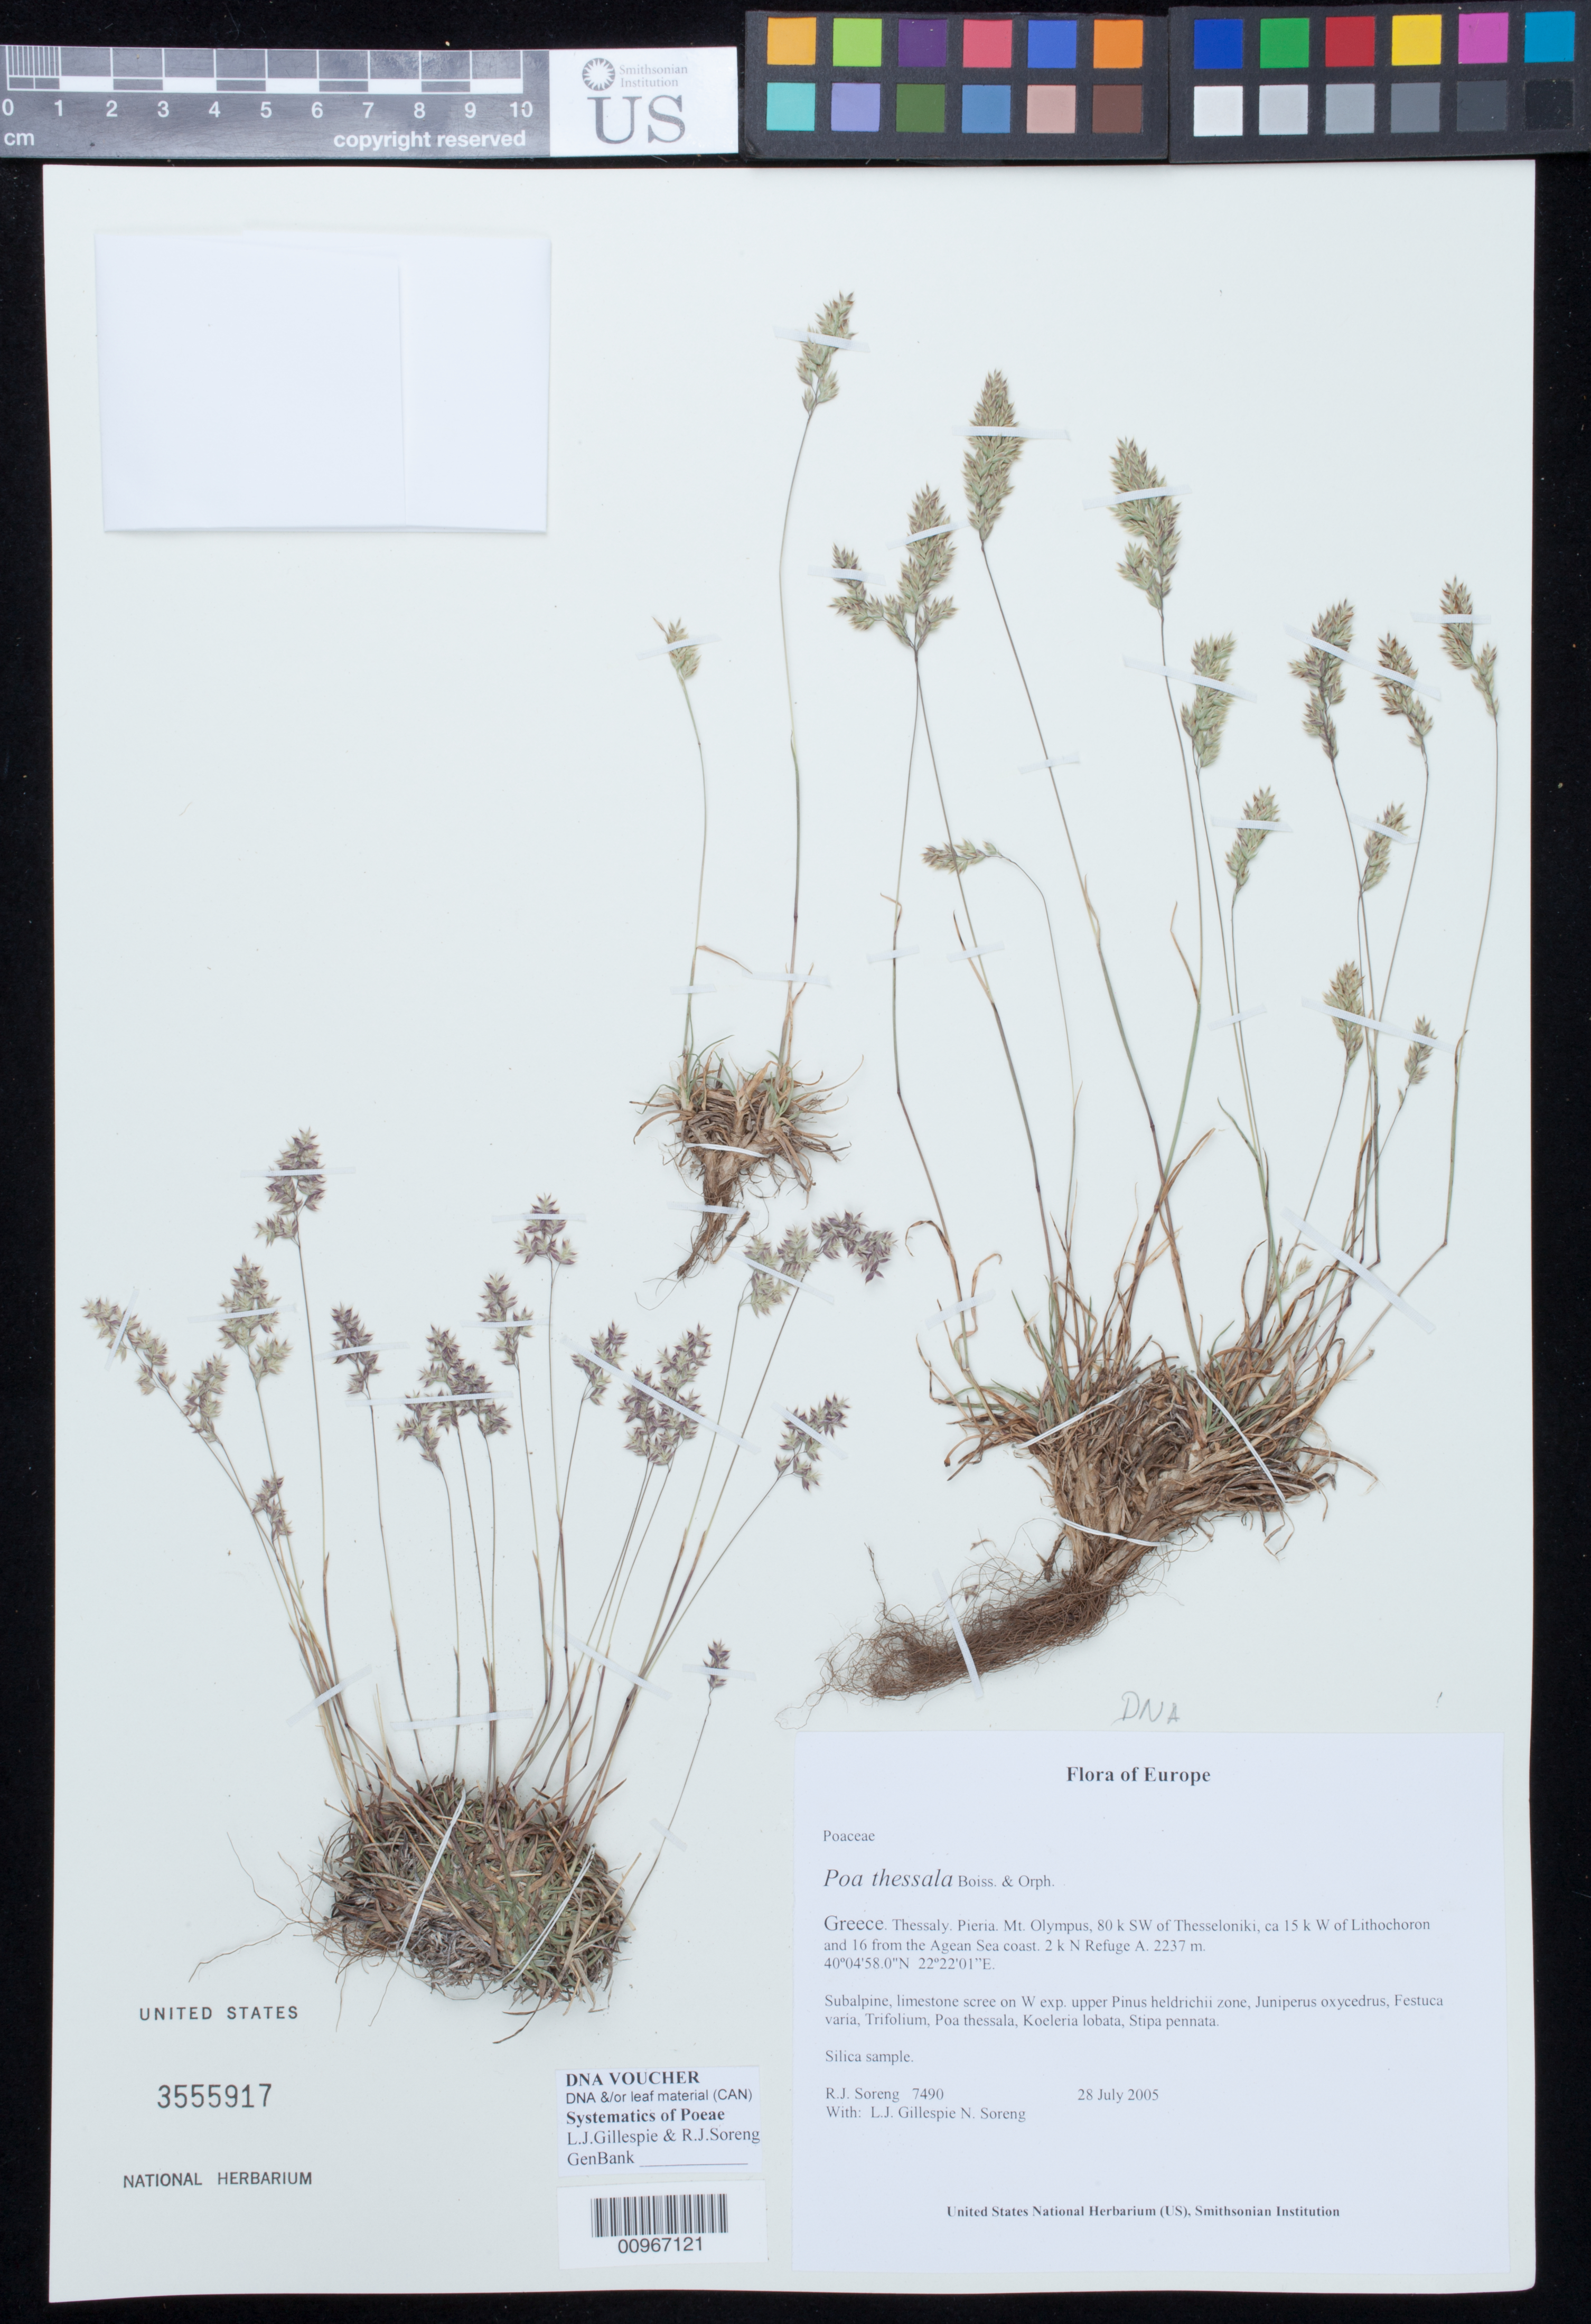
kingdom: Plantae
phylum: Tracheophyta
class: Liliopsida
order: Poales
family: Poaceae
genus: Poa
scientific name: Poa thessala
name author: Boiss. & Orph.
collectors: R. J. Soreng, N. L. Soreng & L. J. Gillespie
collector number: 7490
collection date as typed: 28 July 2005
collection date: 2005-07-28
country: Greece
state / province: Thessaly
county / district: Pieria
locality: Mt. Olympus, 80 km SW of Thesseloniki, ca 15 km W of Lithochoron and 16 from the Agean Sea coast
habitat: Subalpine, limestone scree on W exp. upper Pinus heldrichii zone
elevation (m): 2237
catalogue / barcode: US 3555917